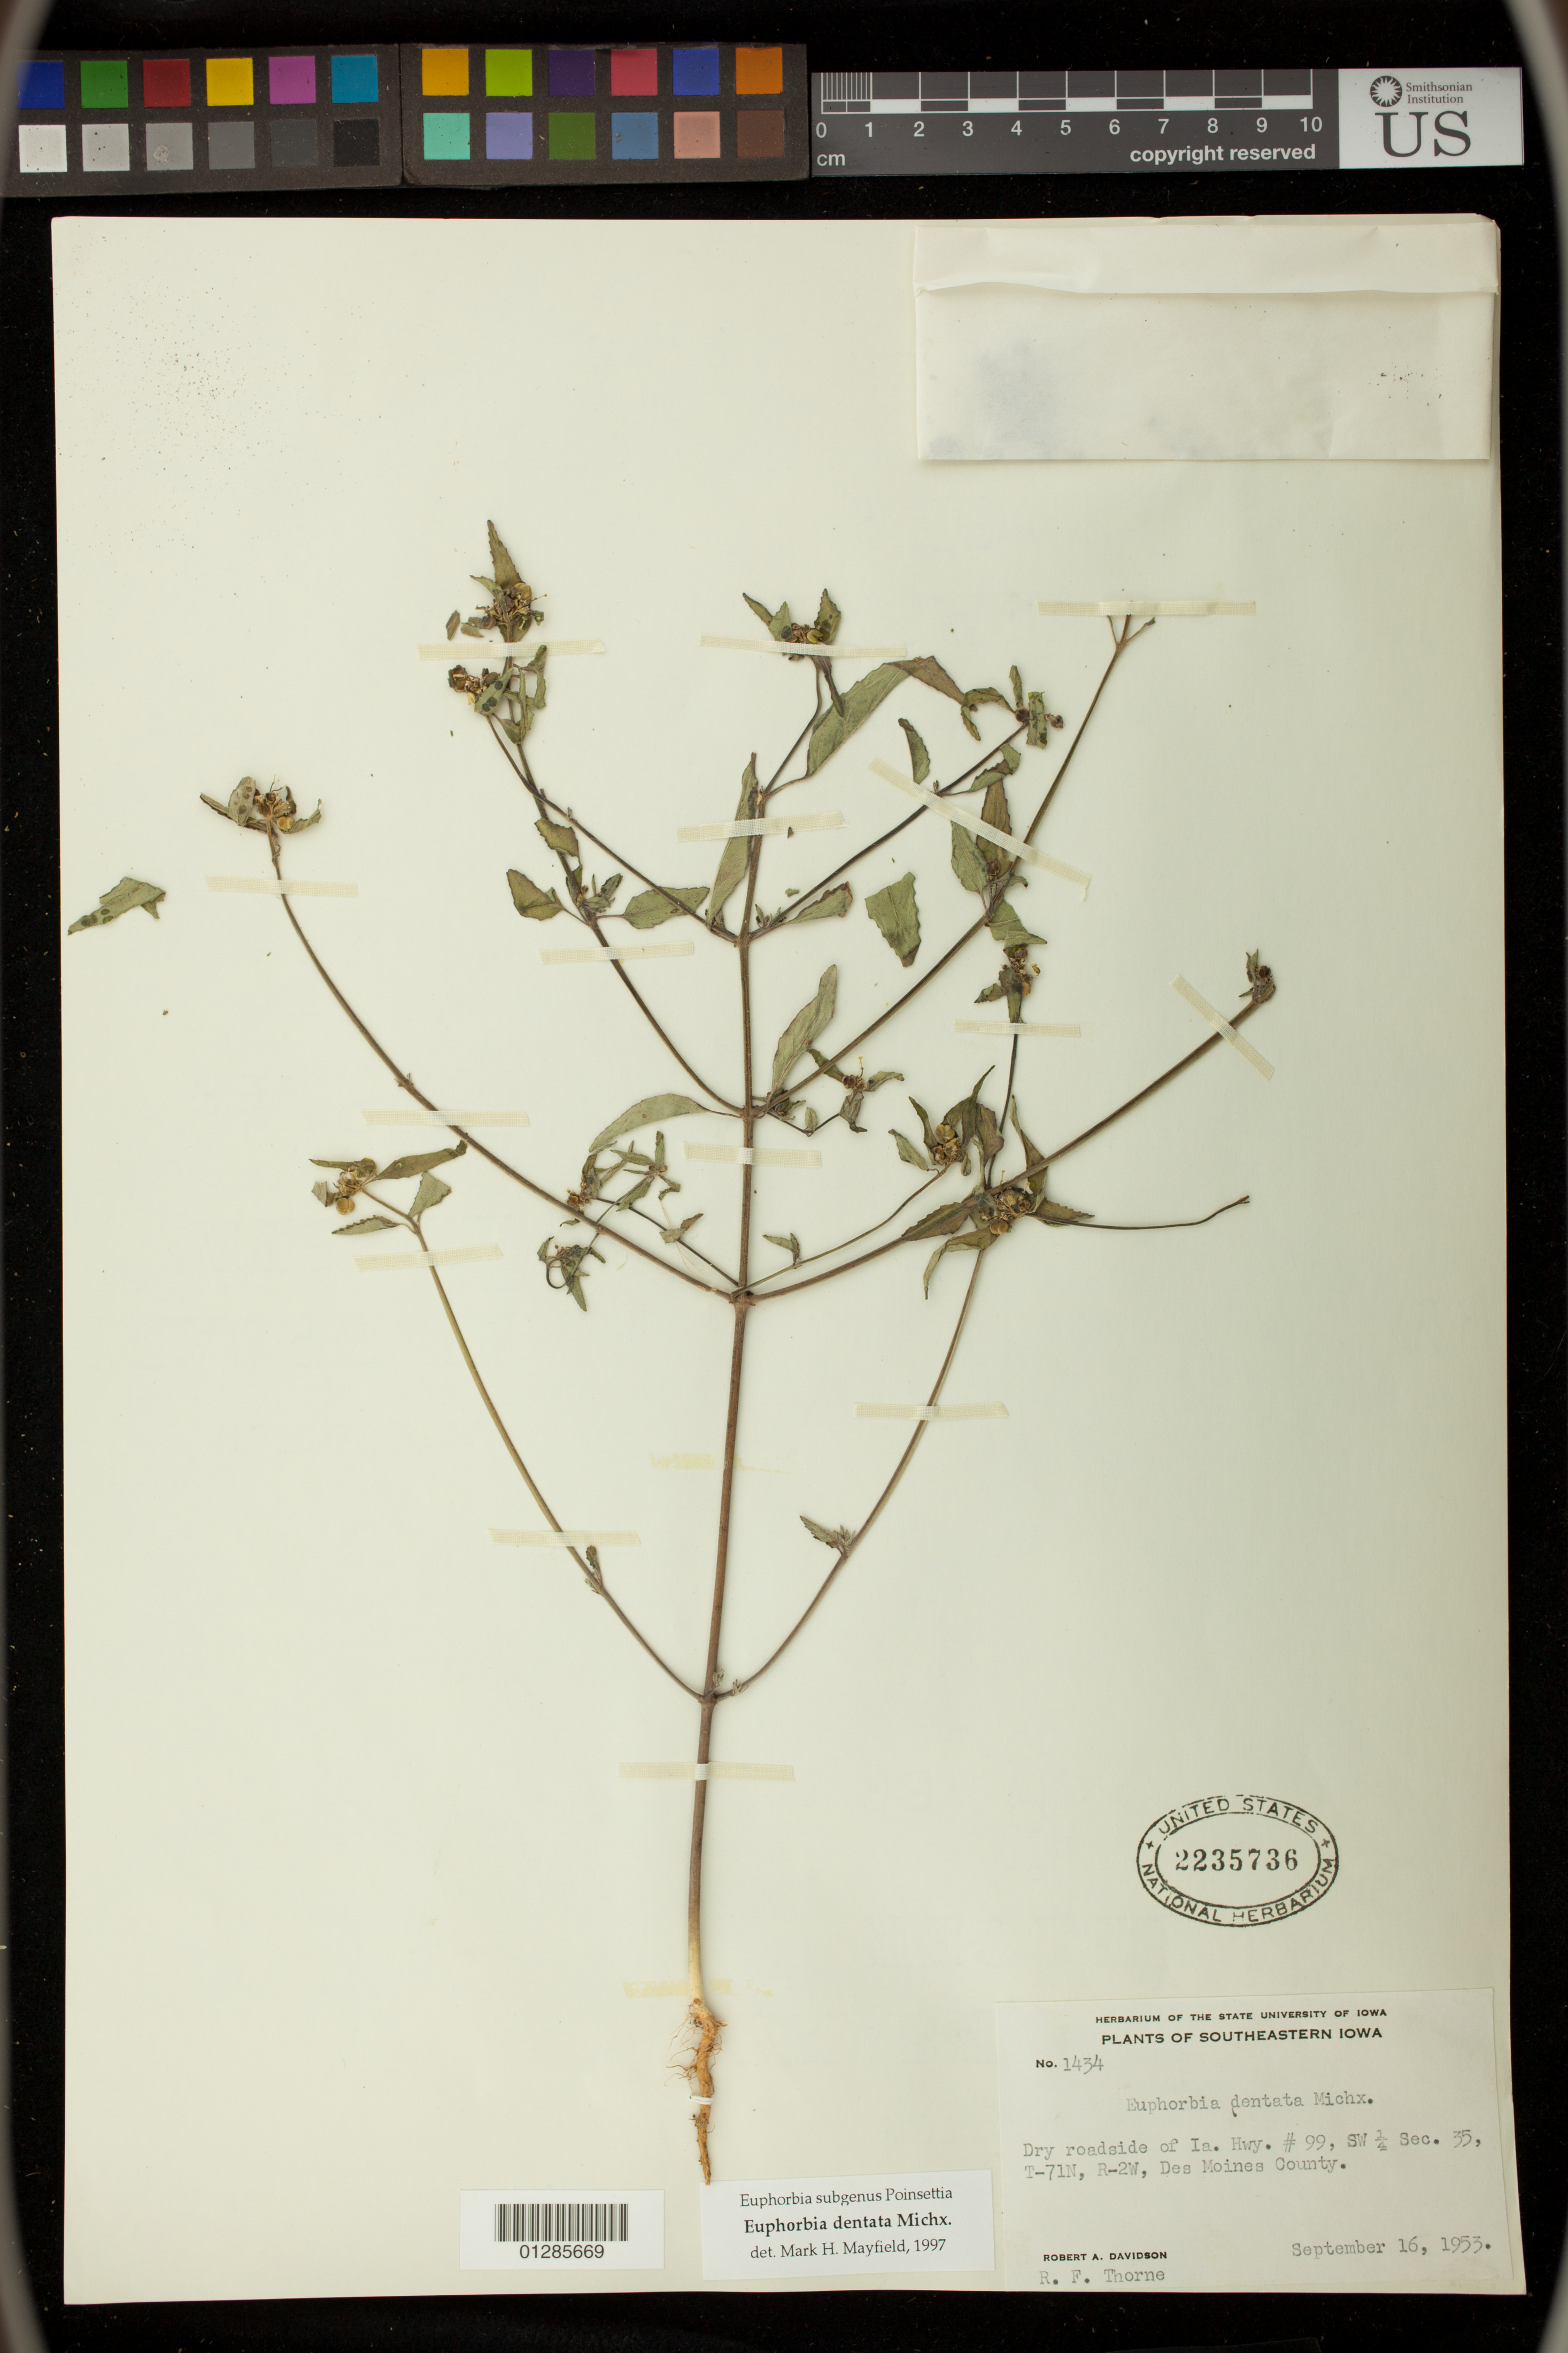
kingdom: Plantae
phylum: Tracheophyta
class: Magnoliopsida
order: Malpighiales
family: Euphorbiaceae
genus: Euphorbia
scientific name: Euphorbia davidii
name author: Subils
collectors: R. A. Davidson & R. F. Thorne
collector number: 1434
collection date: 1953-09-16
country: United States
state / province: Iowa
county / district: Polk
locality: Des Moines. Roadside of Ia. Hwy. #99, SW 1/4 Sec. 35, T-71N, R-2W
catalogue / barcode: US 2235736